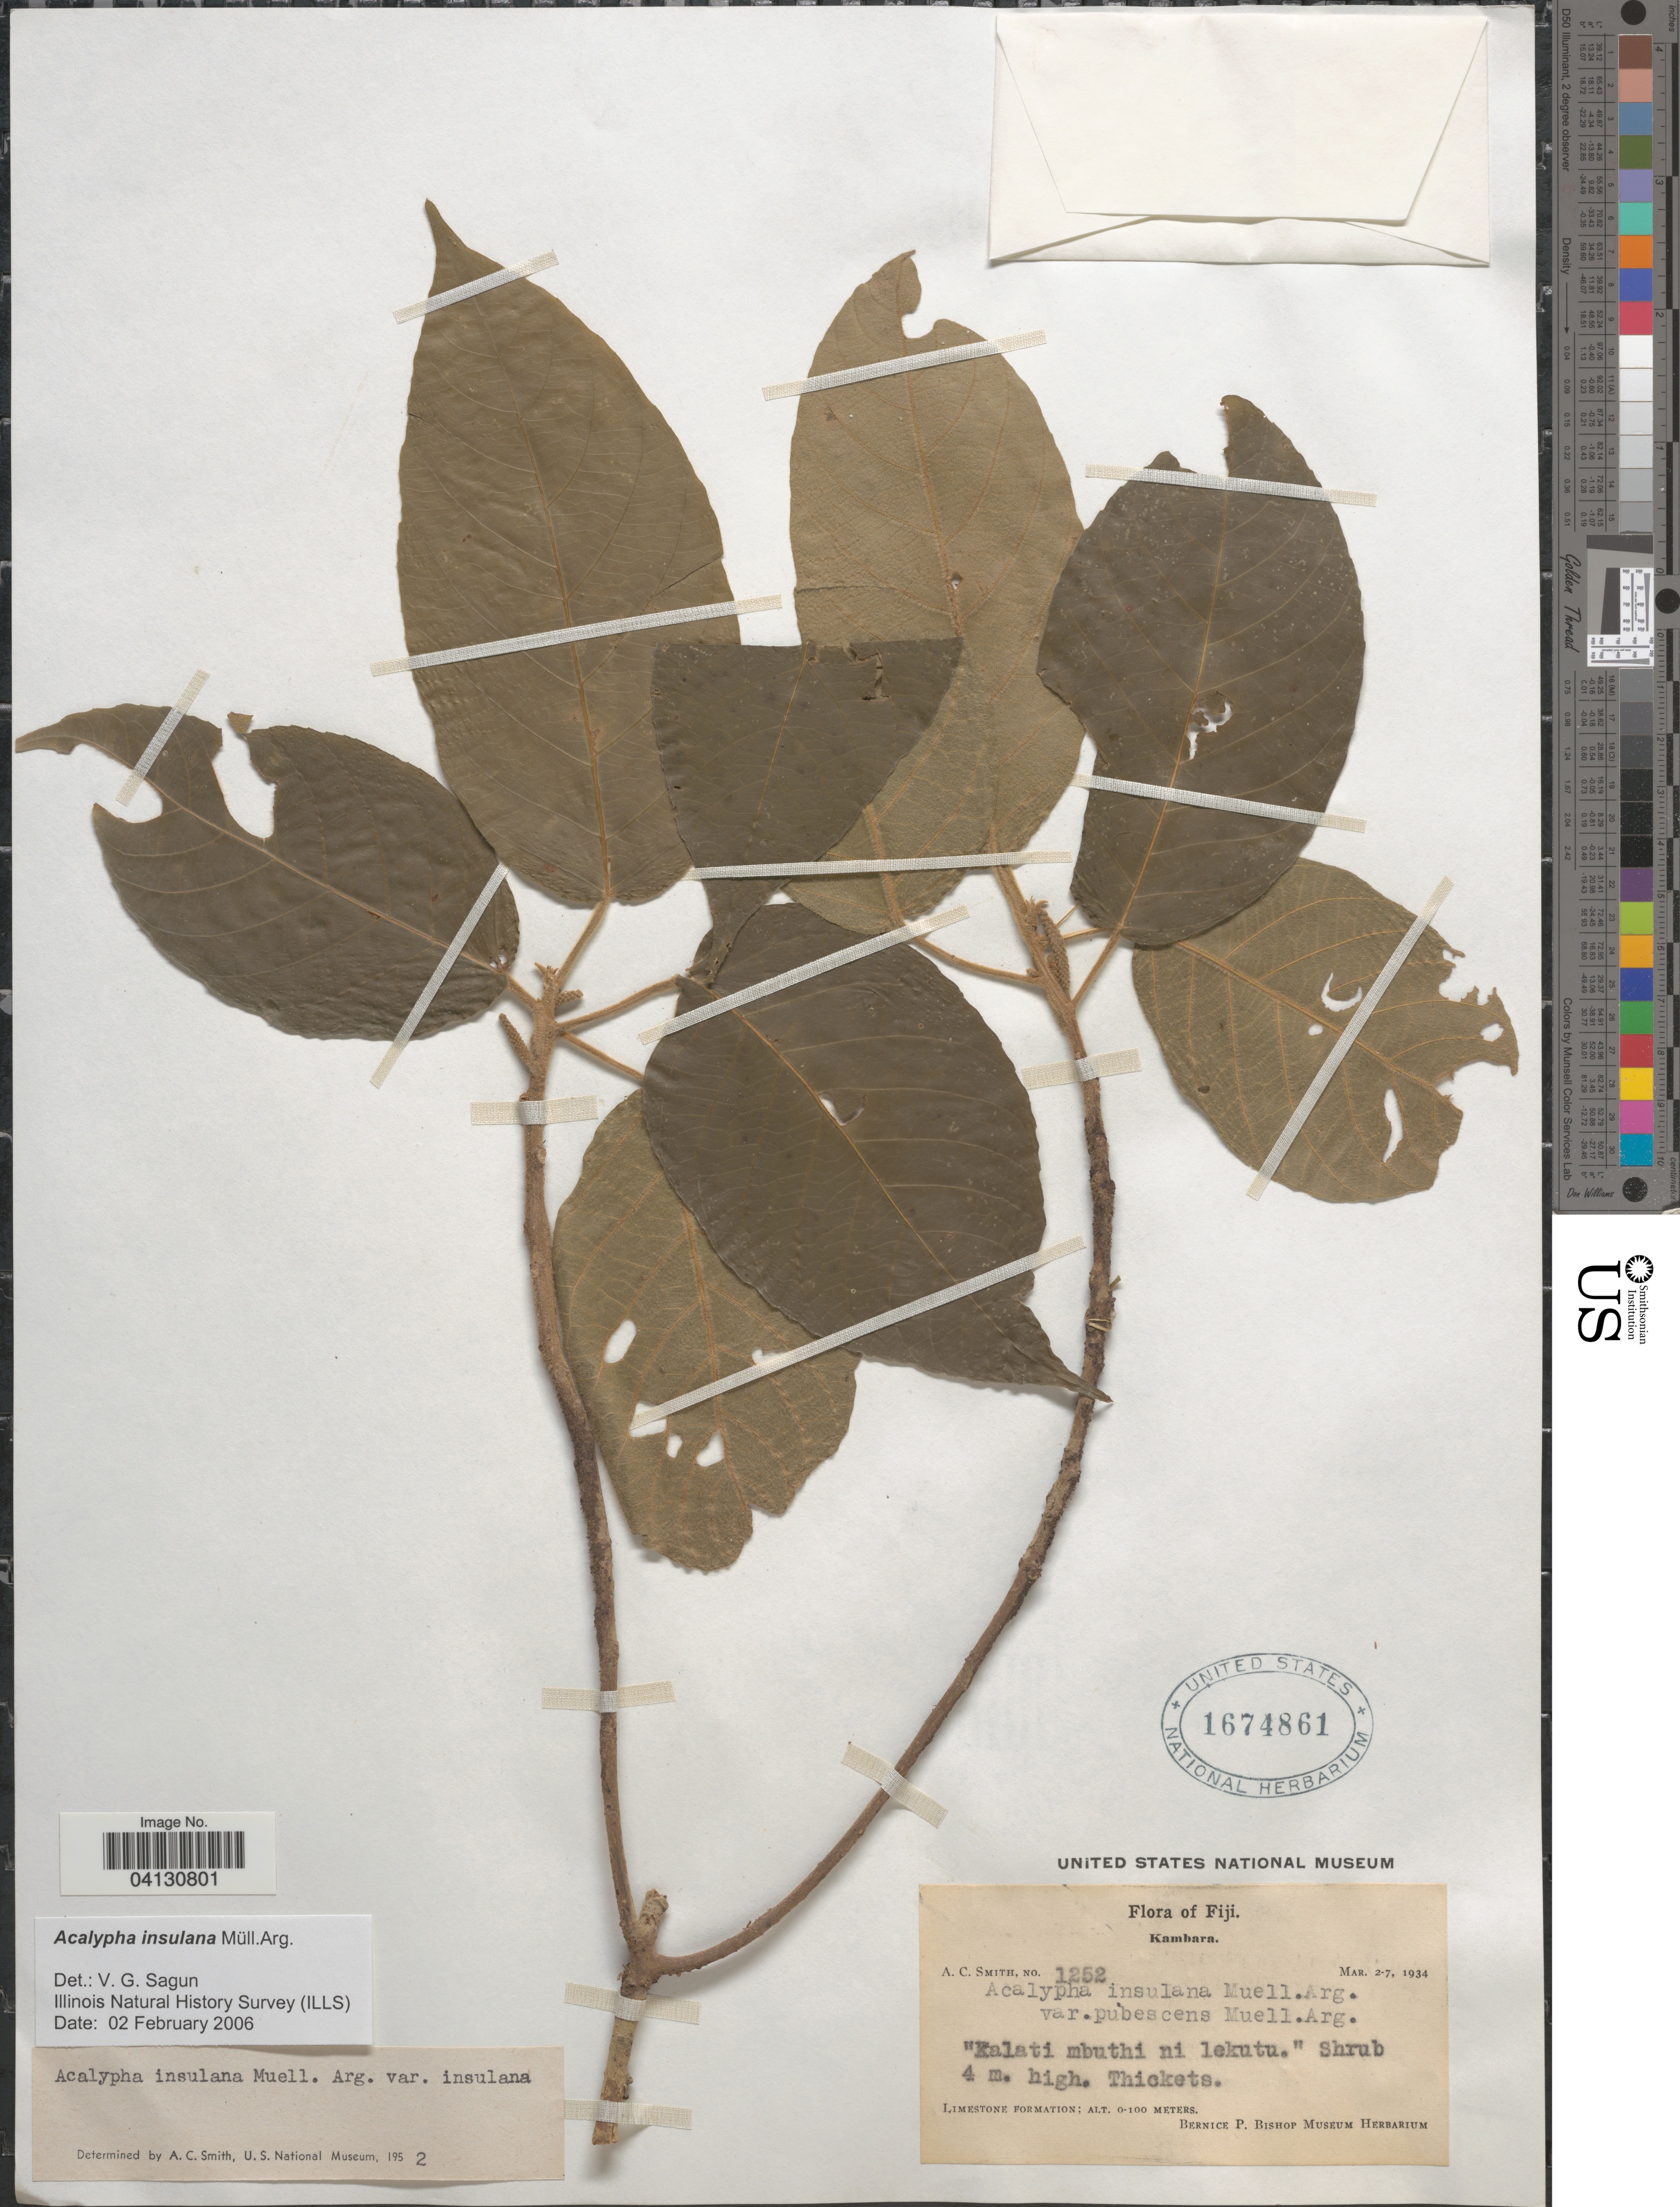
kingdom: Plantae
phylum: Tracheophyta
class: Magnoliopsida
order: Malpighiales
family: Euphorbiaceae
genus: Acalypha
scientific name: Acalypha insulana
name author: Müll. Arg.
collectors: A. C. Smith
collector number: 1252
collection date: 1934-03-02/1934-03-07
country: Fiji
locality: Kambara.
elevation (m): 0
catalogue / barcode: US 1674861